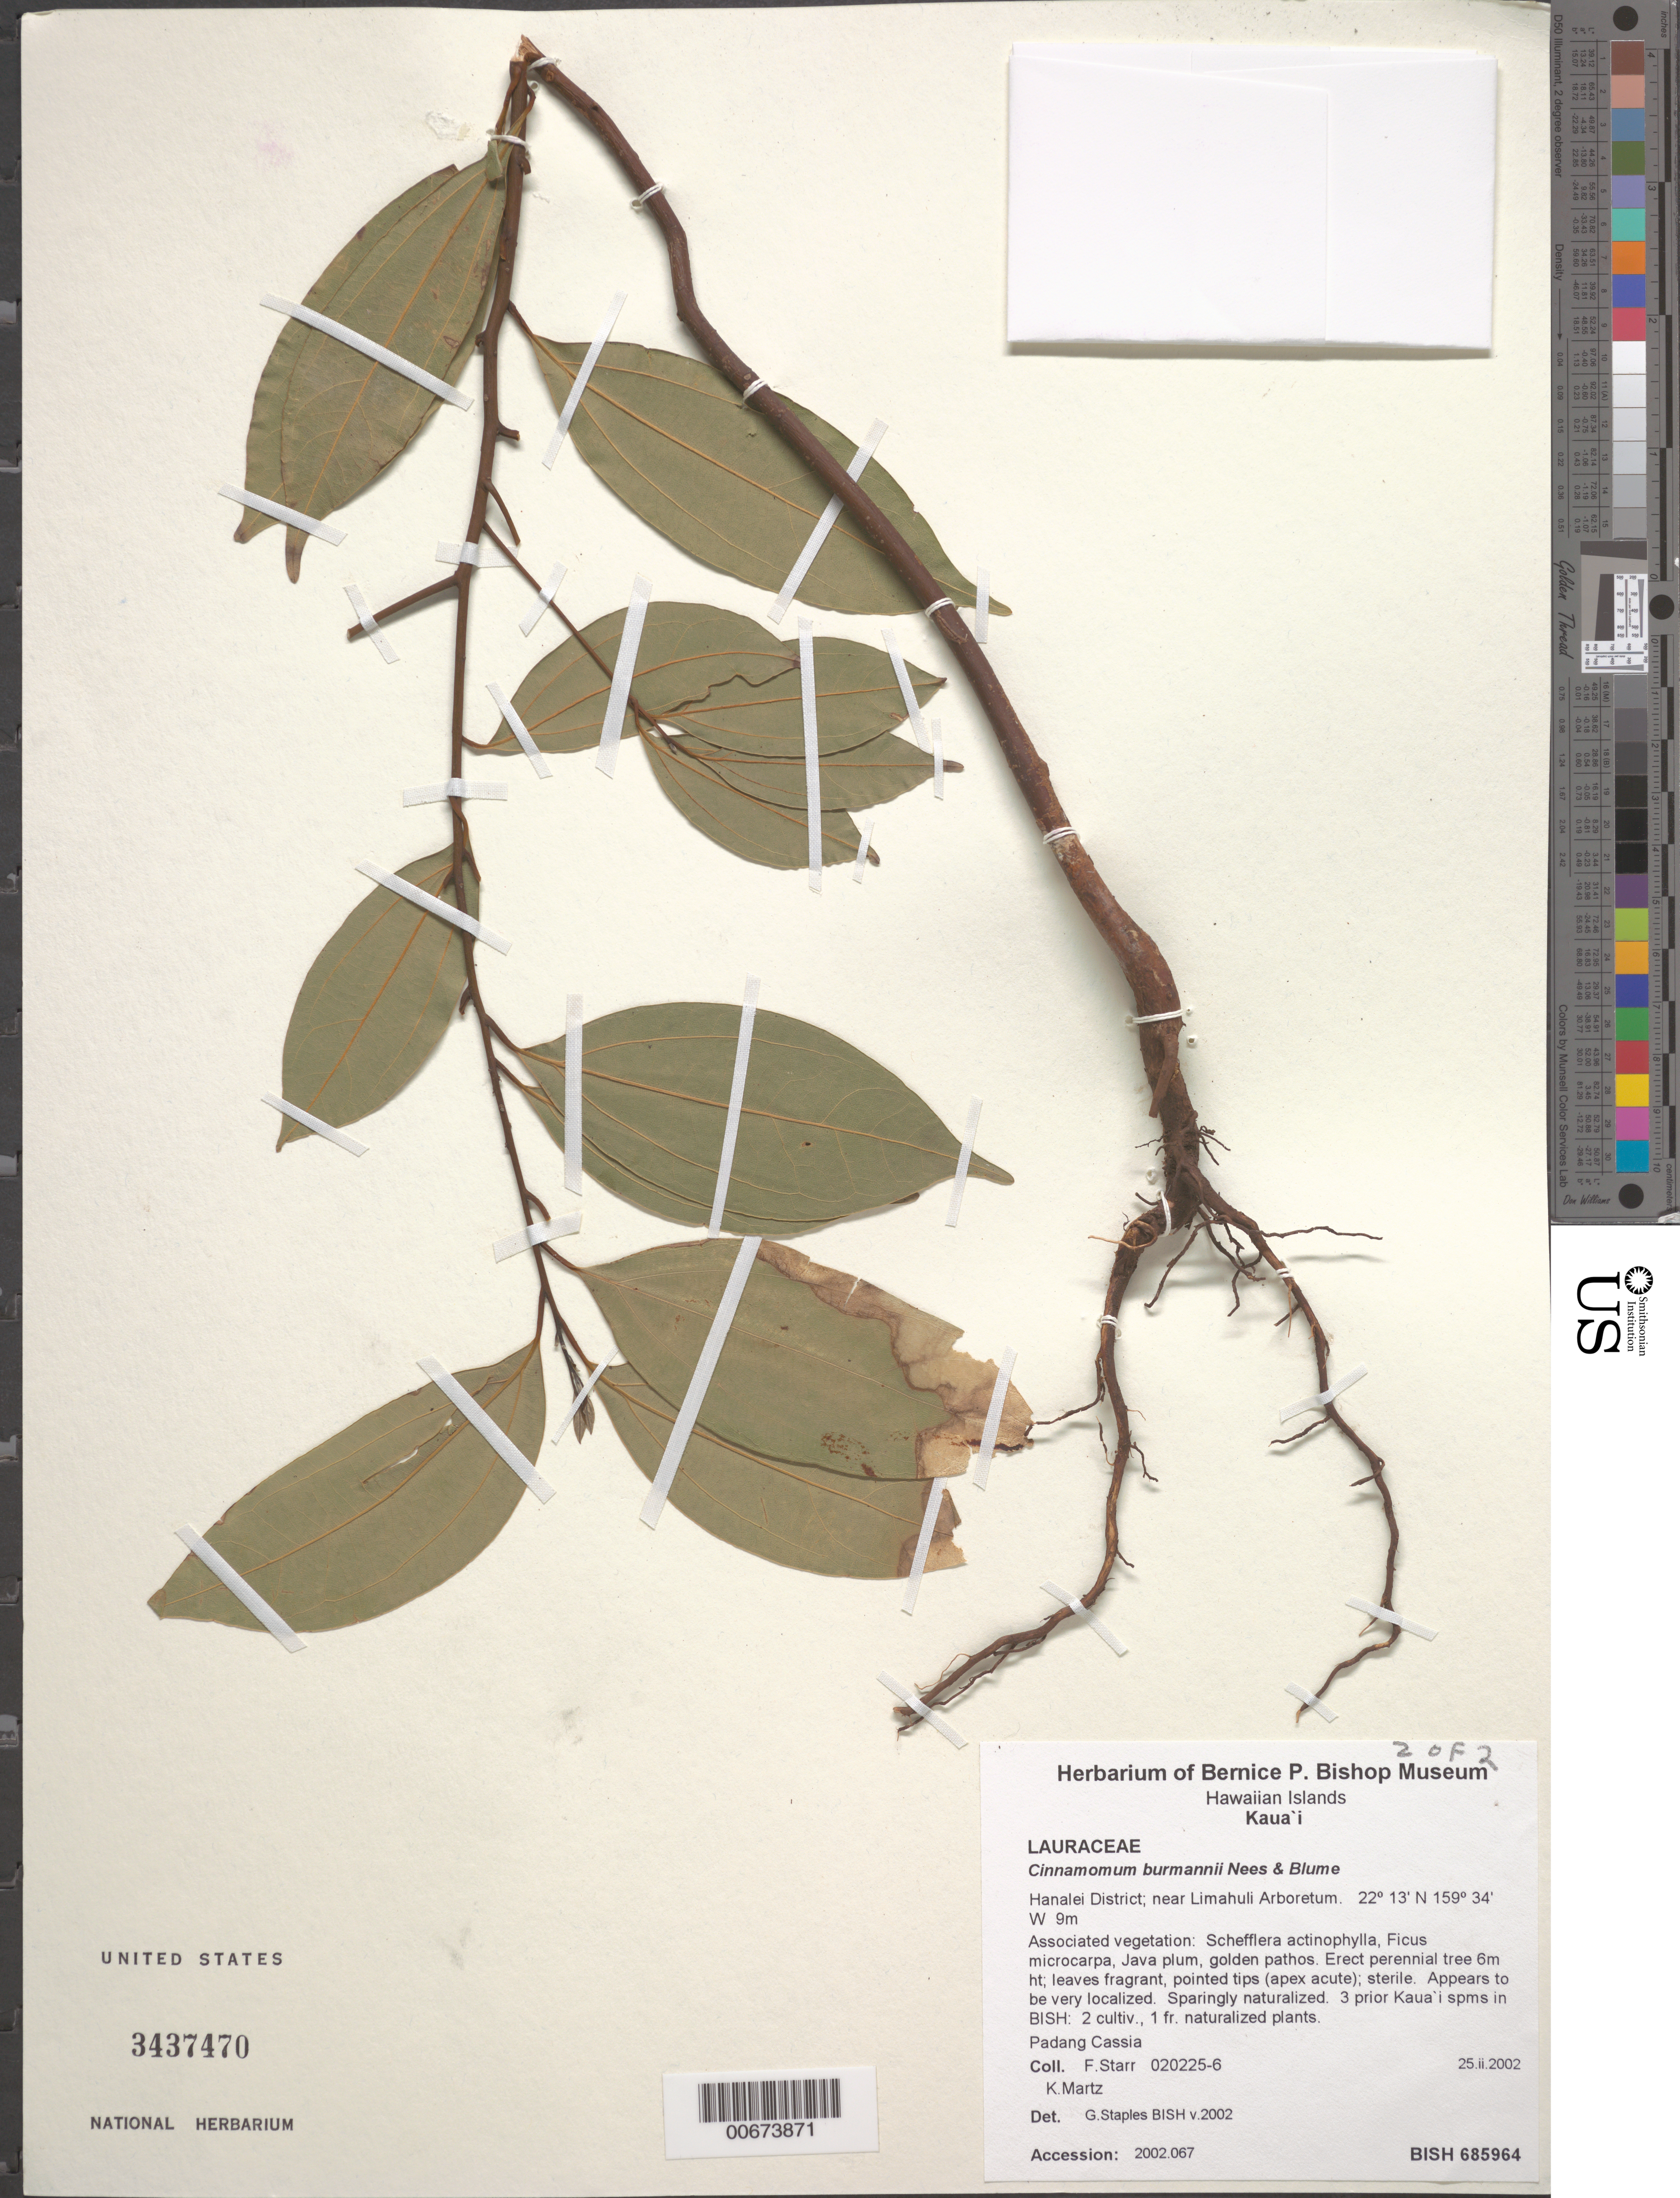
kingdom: Plantae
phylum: Tracheophyta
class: Magnoliopsida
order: Laurales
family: Lauraceae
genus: Cinnamomum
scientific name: Cinnamomum burmannii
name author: (Nees & T. Nees) Blume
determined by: Staples, G. W.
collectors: F. Starr & K. Martz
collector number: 020225-6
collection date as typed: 25 Feb 2002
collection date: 2002-02-25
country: United States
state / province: Hawaii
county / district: Kauai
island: Kaua'i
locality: Hanalei District, Near Limahuli Arboretum.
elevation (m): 9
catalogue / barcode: US 3437470